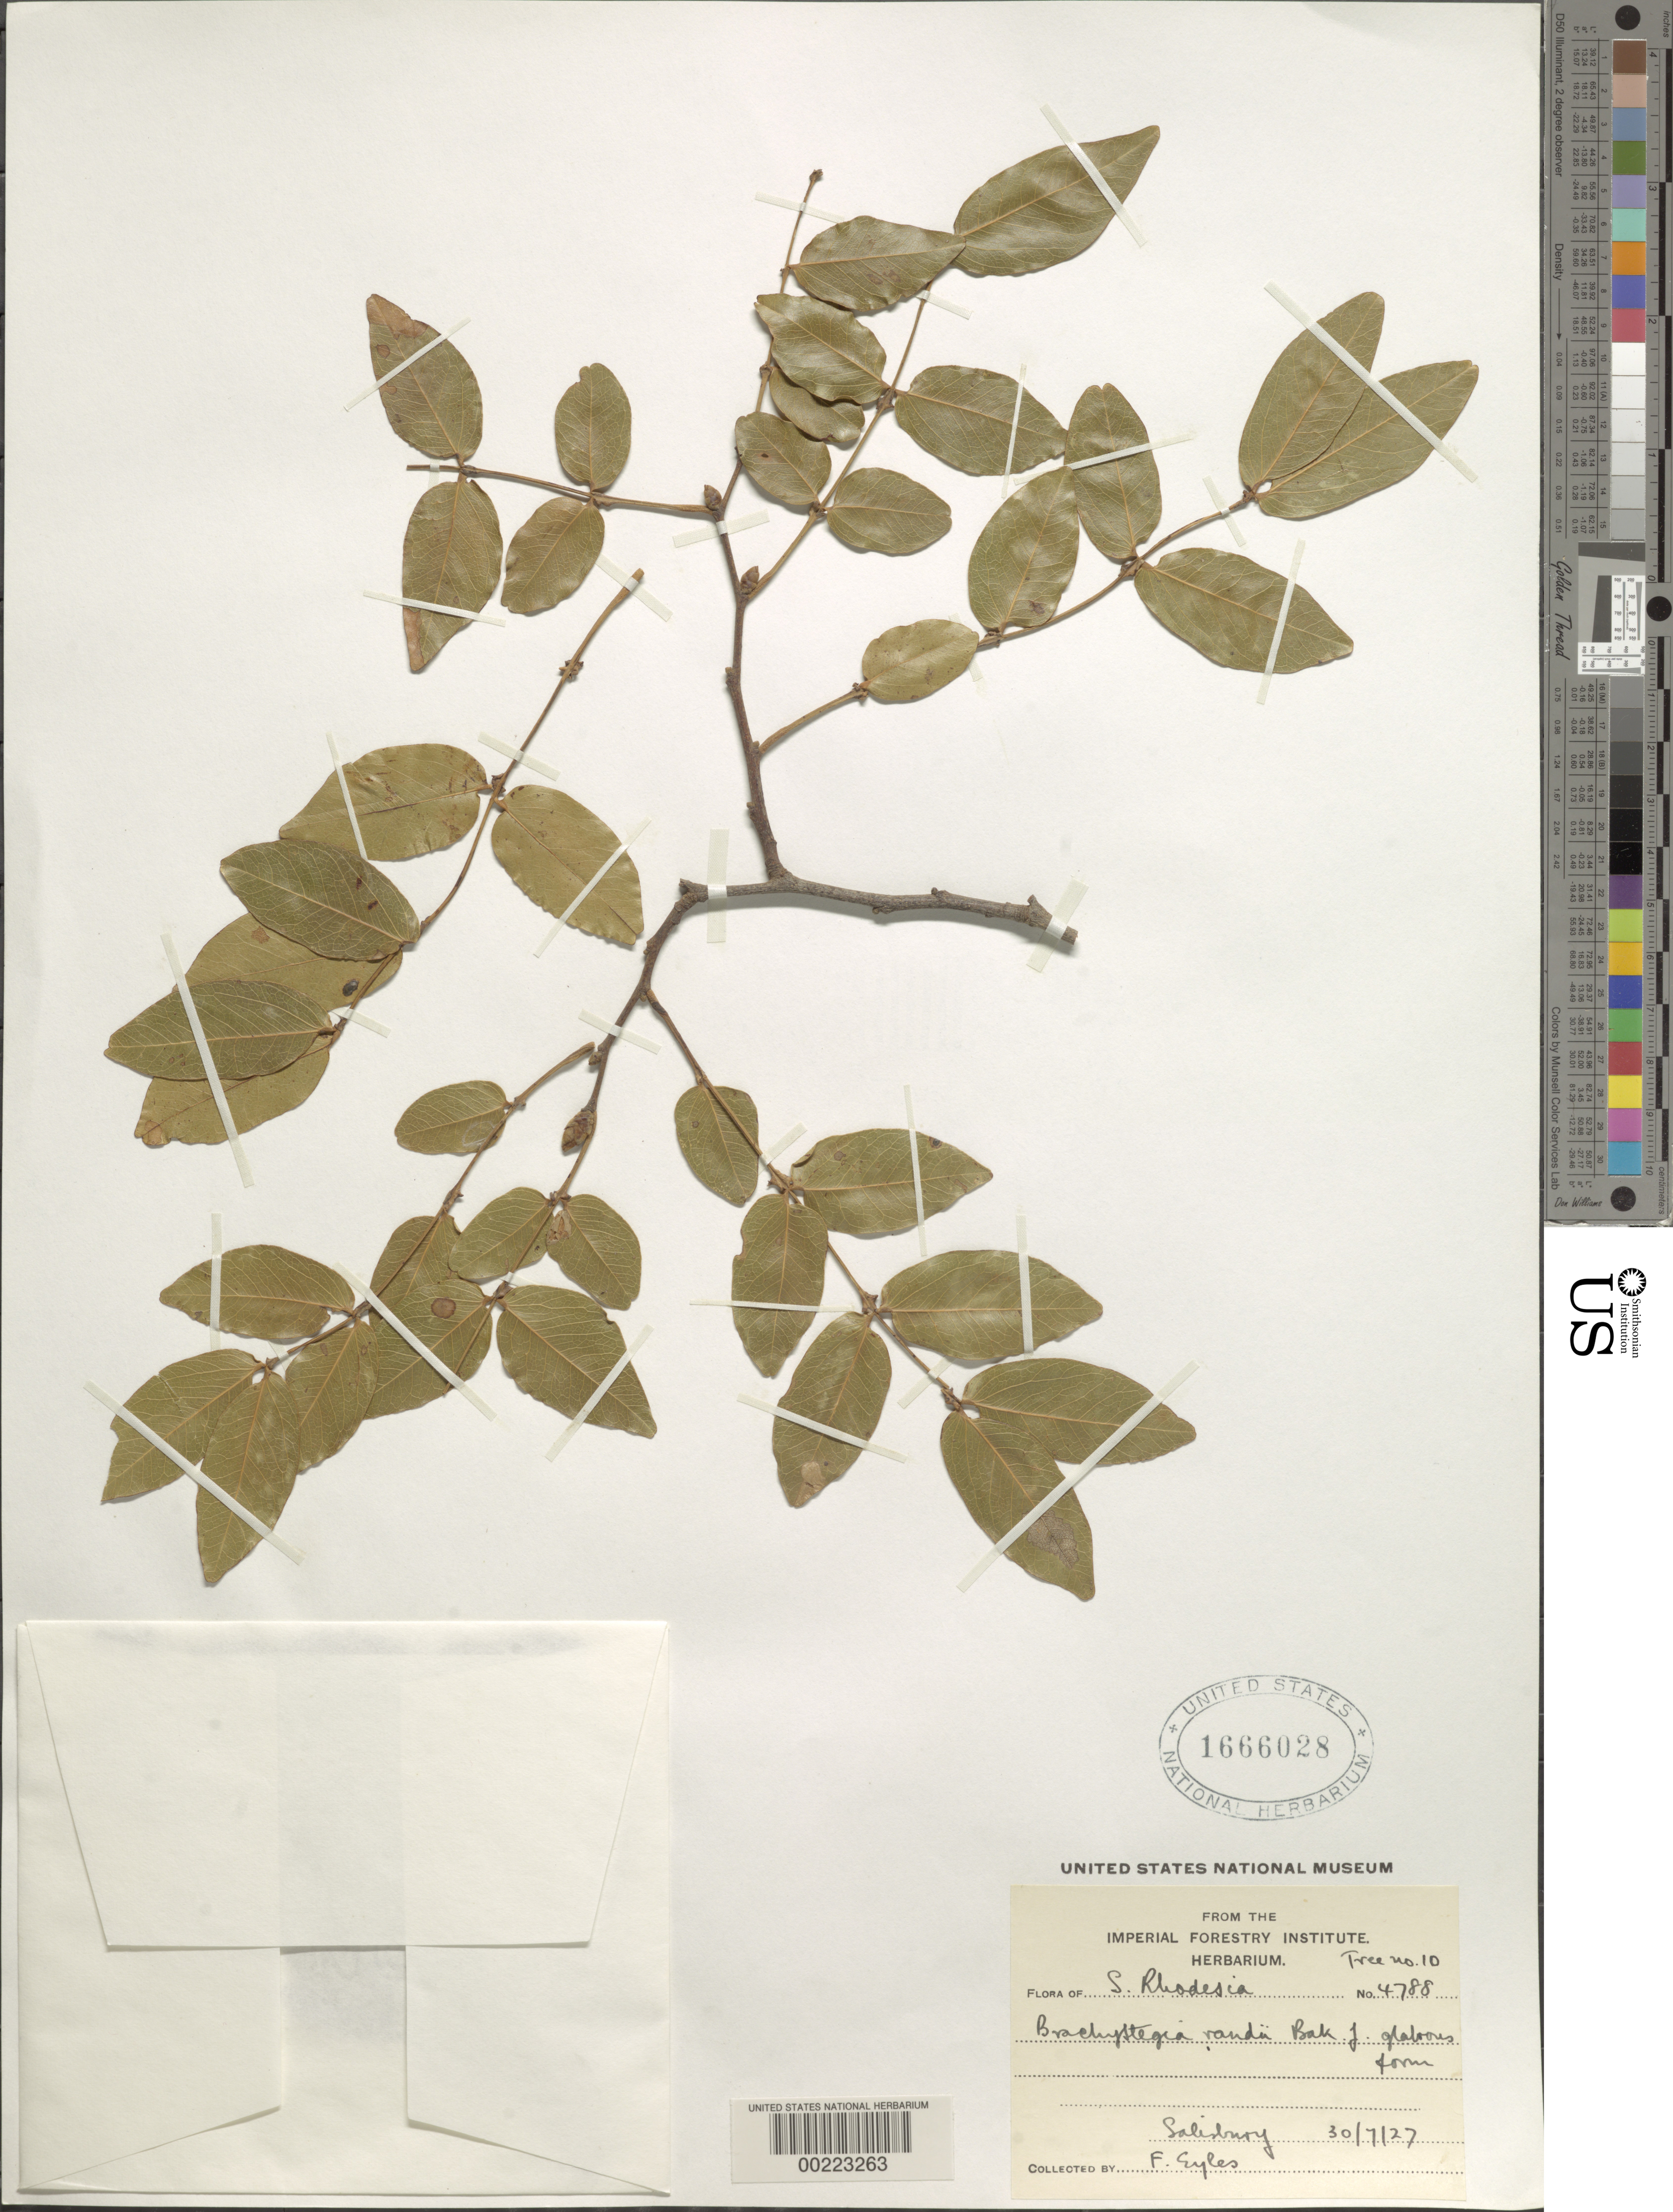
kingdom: Plantae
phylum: Tracheophyta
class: Magnoliopsida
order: Fabales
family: Fabaceae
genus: Brachystegia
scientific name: Brachystegia randii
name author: Baker f.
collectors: F. Eyles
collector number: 4788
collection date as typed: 1926 to -- -- 1927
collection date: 1926/1927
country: Zambia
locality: Salisbury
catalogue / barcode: US 1666028